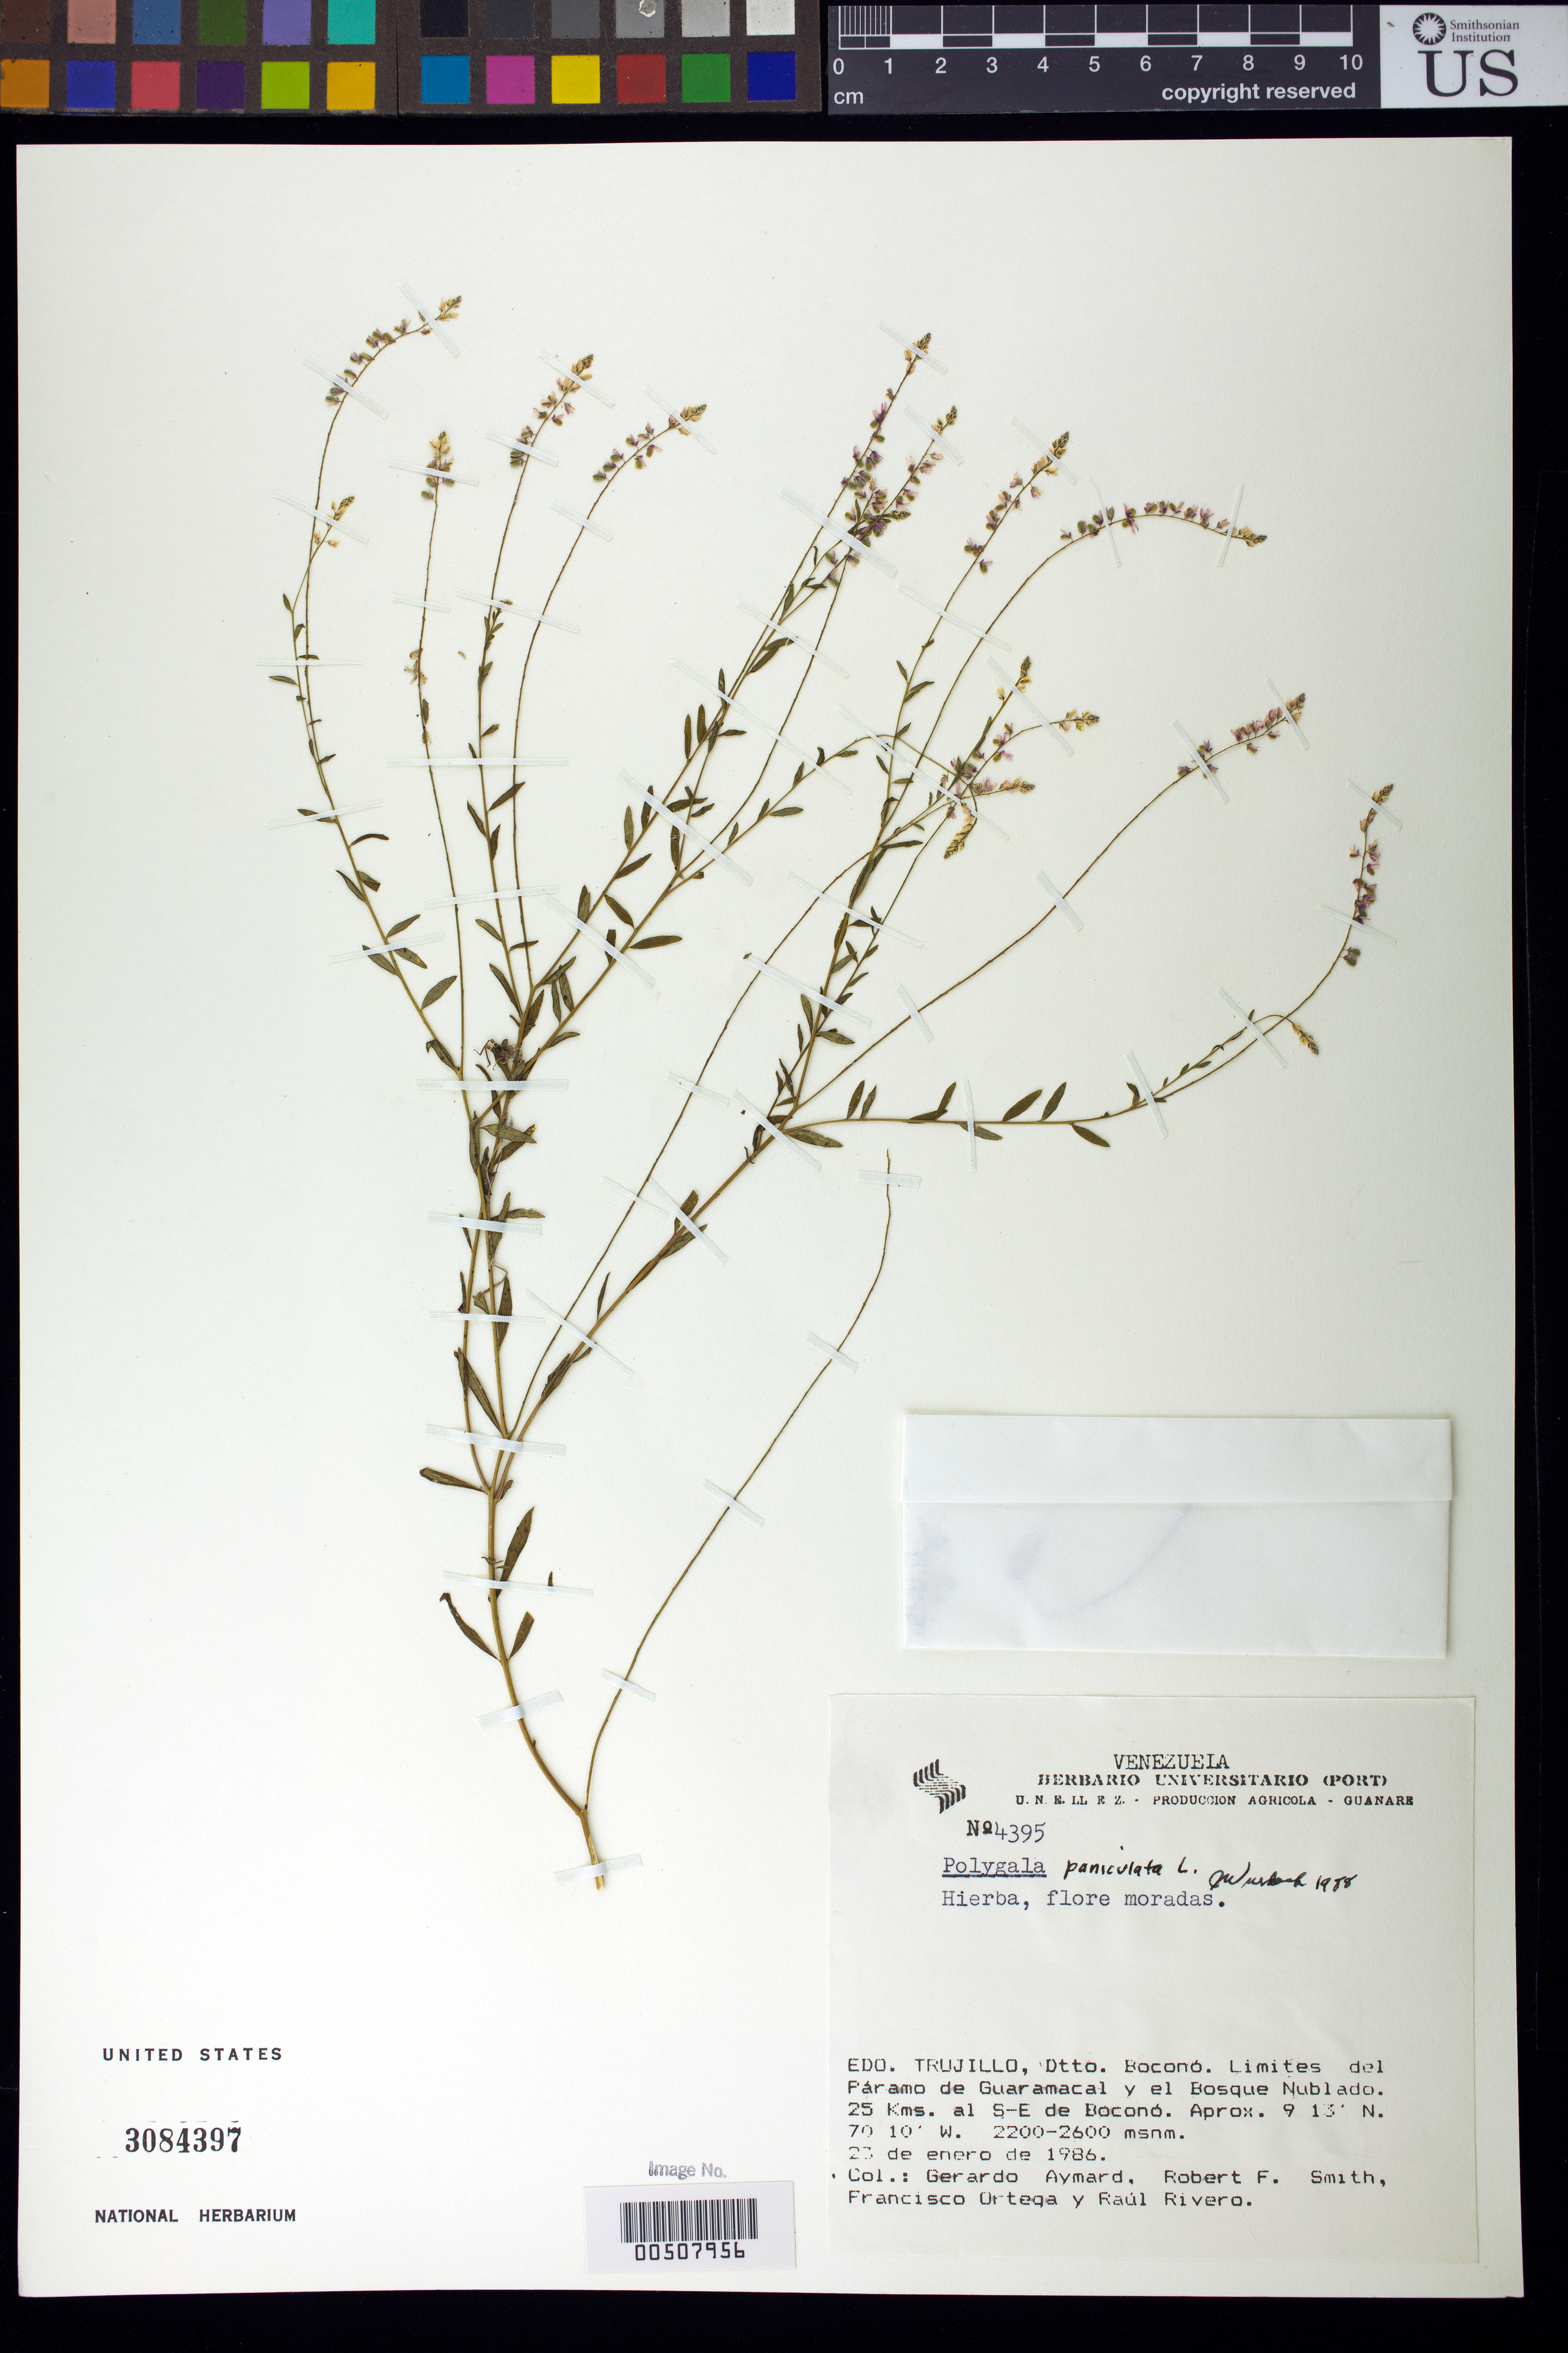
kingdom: Plantae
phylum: Tracheophyta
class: Magnoliopsida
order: Fabales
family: Polygalaceae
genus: Polygala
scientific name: Polygala paniculata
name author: L.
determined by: Wurdack, John J., (US), US (UNITED STATES)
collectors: G. A. Aymard, R. Smith, F. J. Ortega & R. Rivero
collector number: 4395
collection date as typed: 23 Jan 1986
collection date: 1986-01-23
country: Venezuela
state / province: Trujillo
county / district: Boconó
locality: Limites del Páramo de Guaramacal y el bosque nublado, 25 km al S-E de Boconó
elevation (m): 2200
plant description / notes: PORT, US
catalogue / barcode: US 3084397